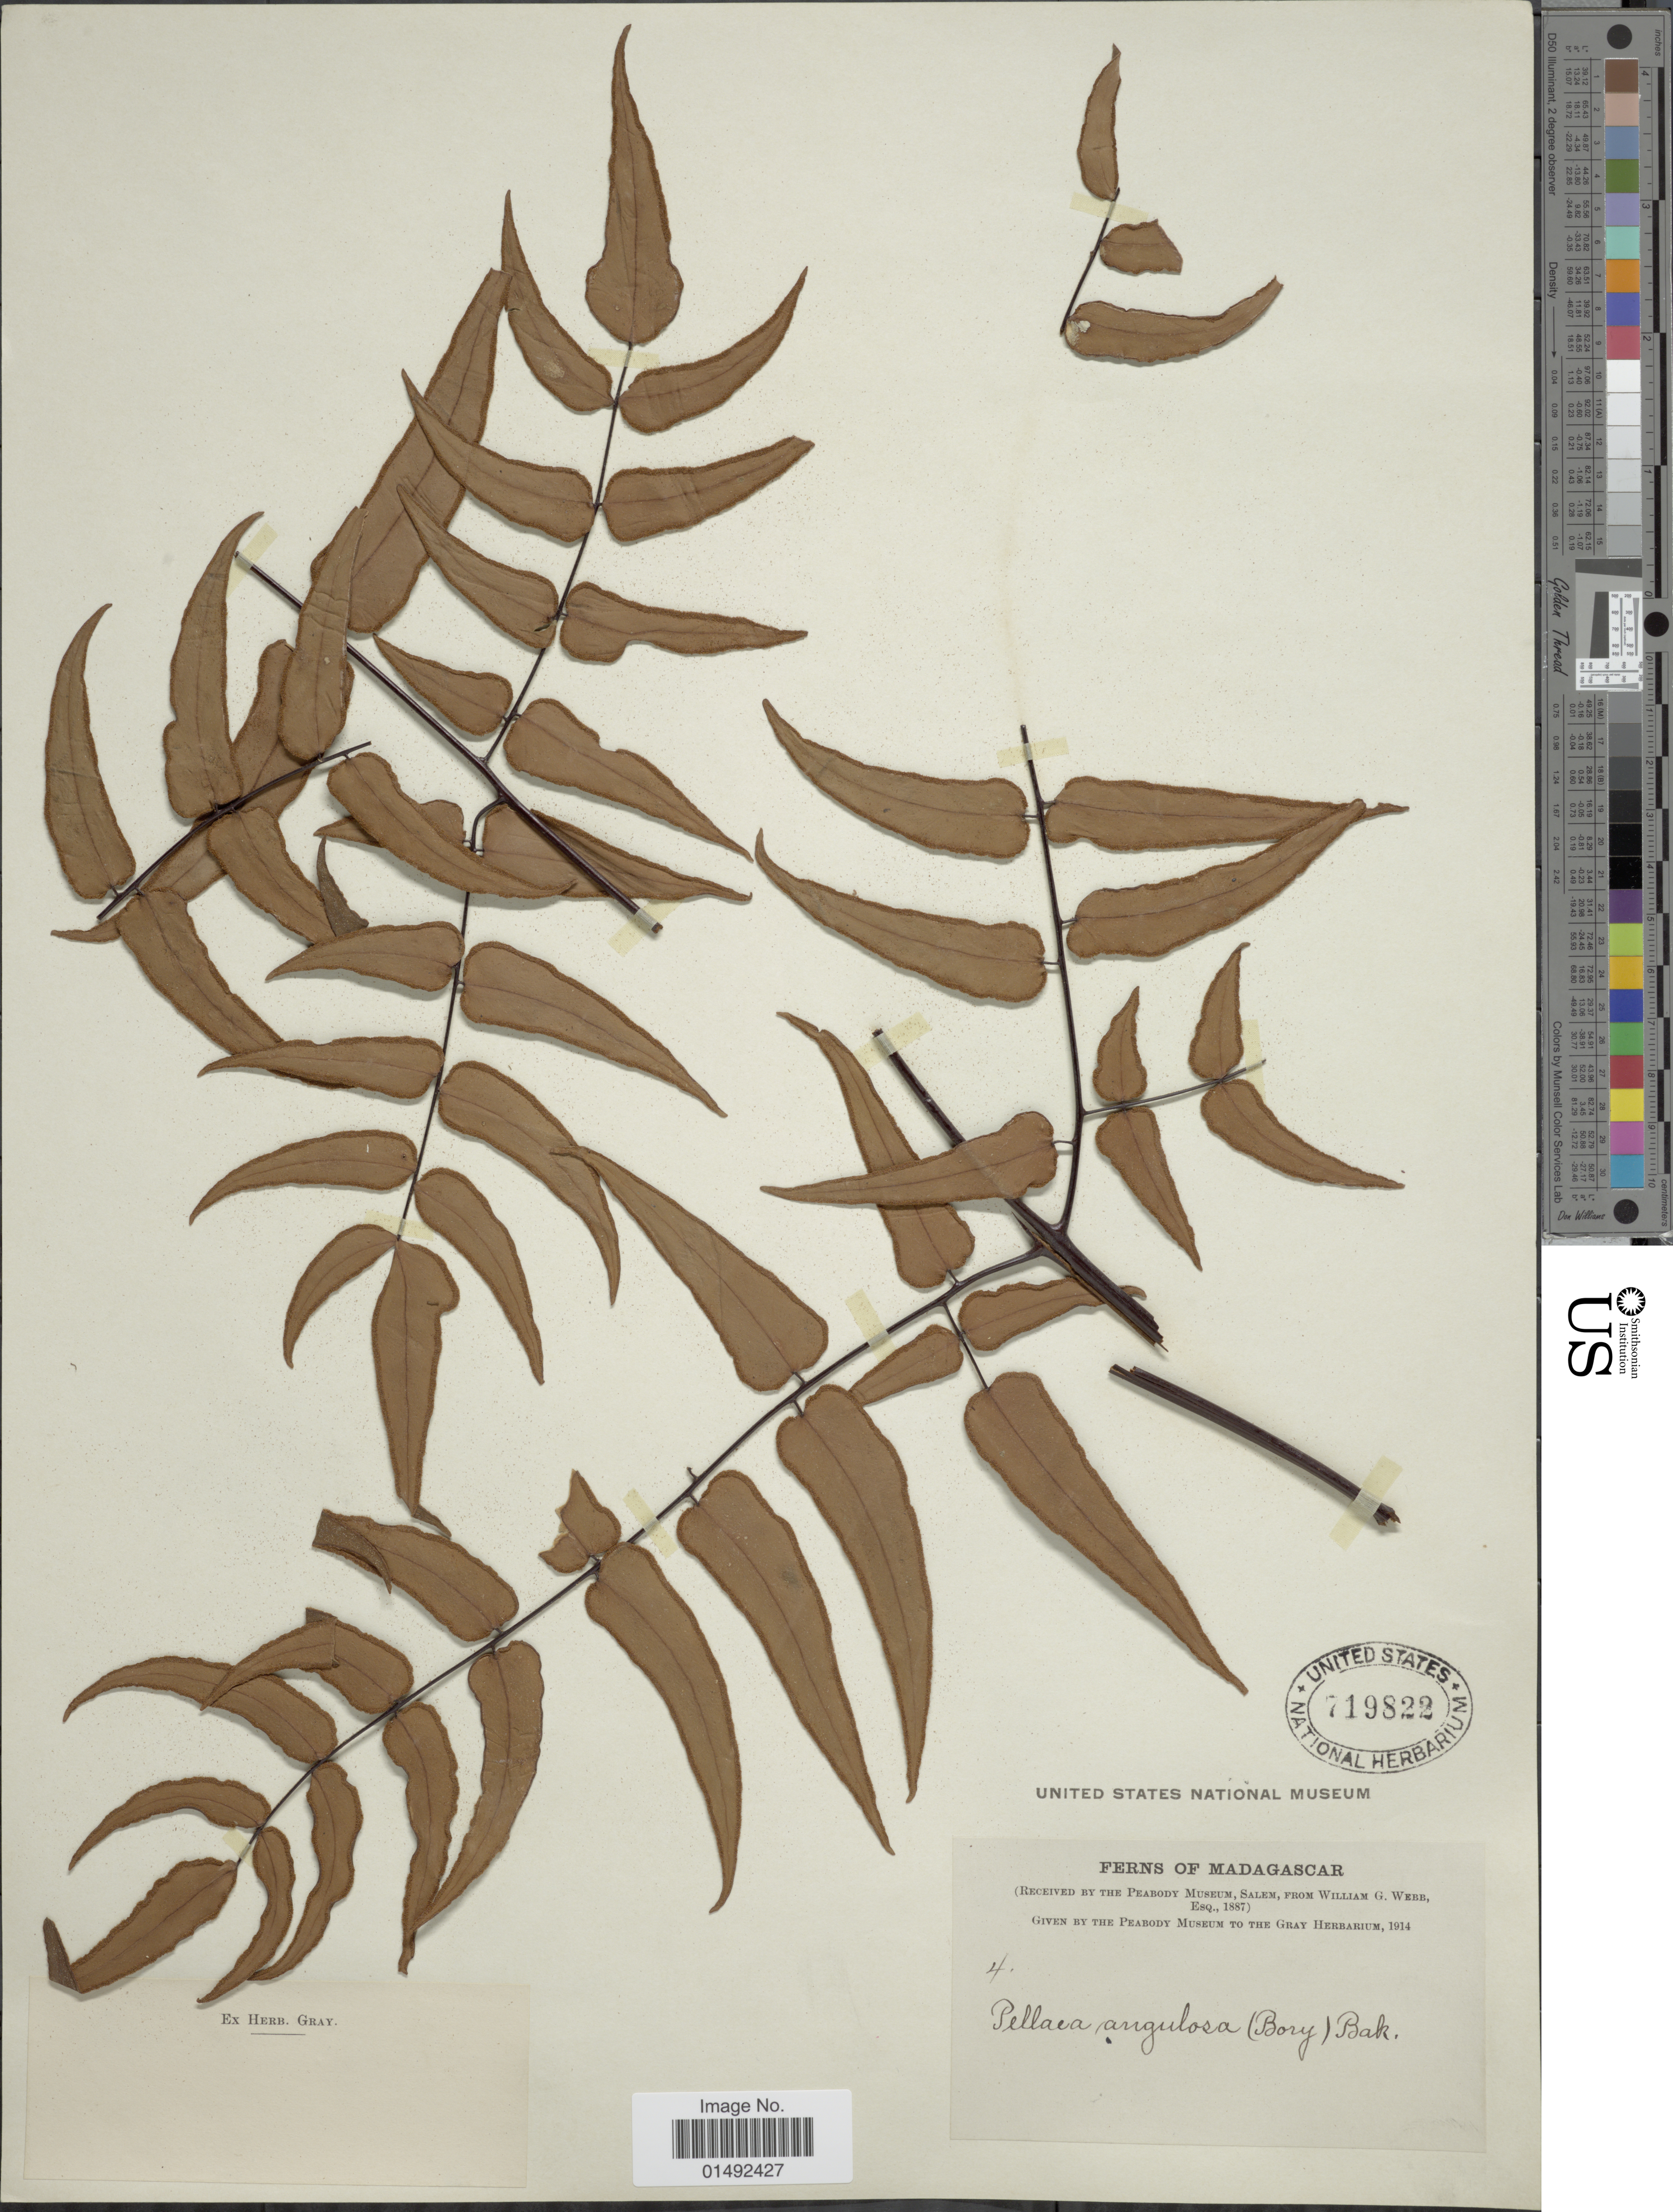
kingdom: Plantae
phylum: Tracheophyta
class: Polypodiopsida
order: Polypodiales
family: Pteridaceae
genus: Pellaea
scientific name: Pellaea angulosa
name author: (Bory ex Willd.) Baker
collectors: W. Webb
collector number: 4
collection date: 1887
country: Madagascar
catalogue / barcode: US 719822